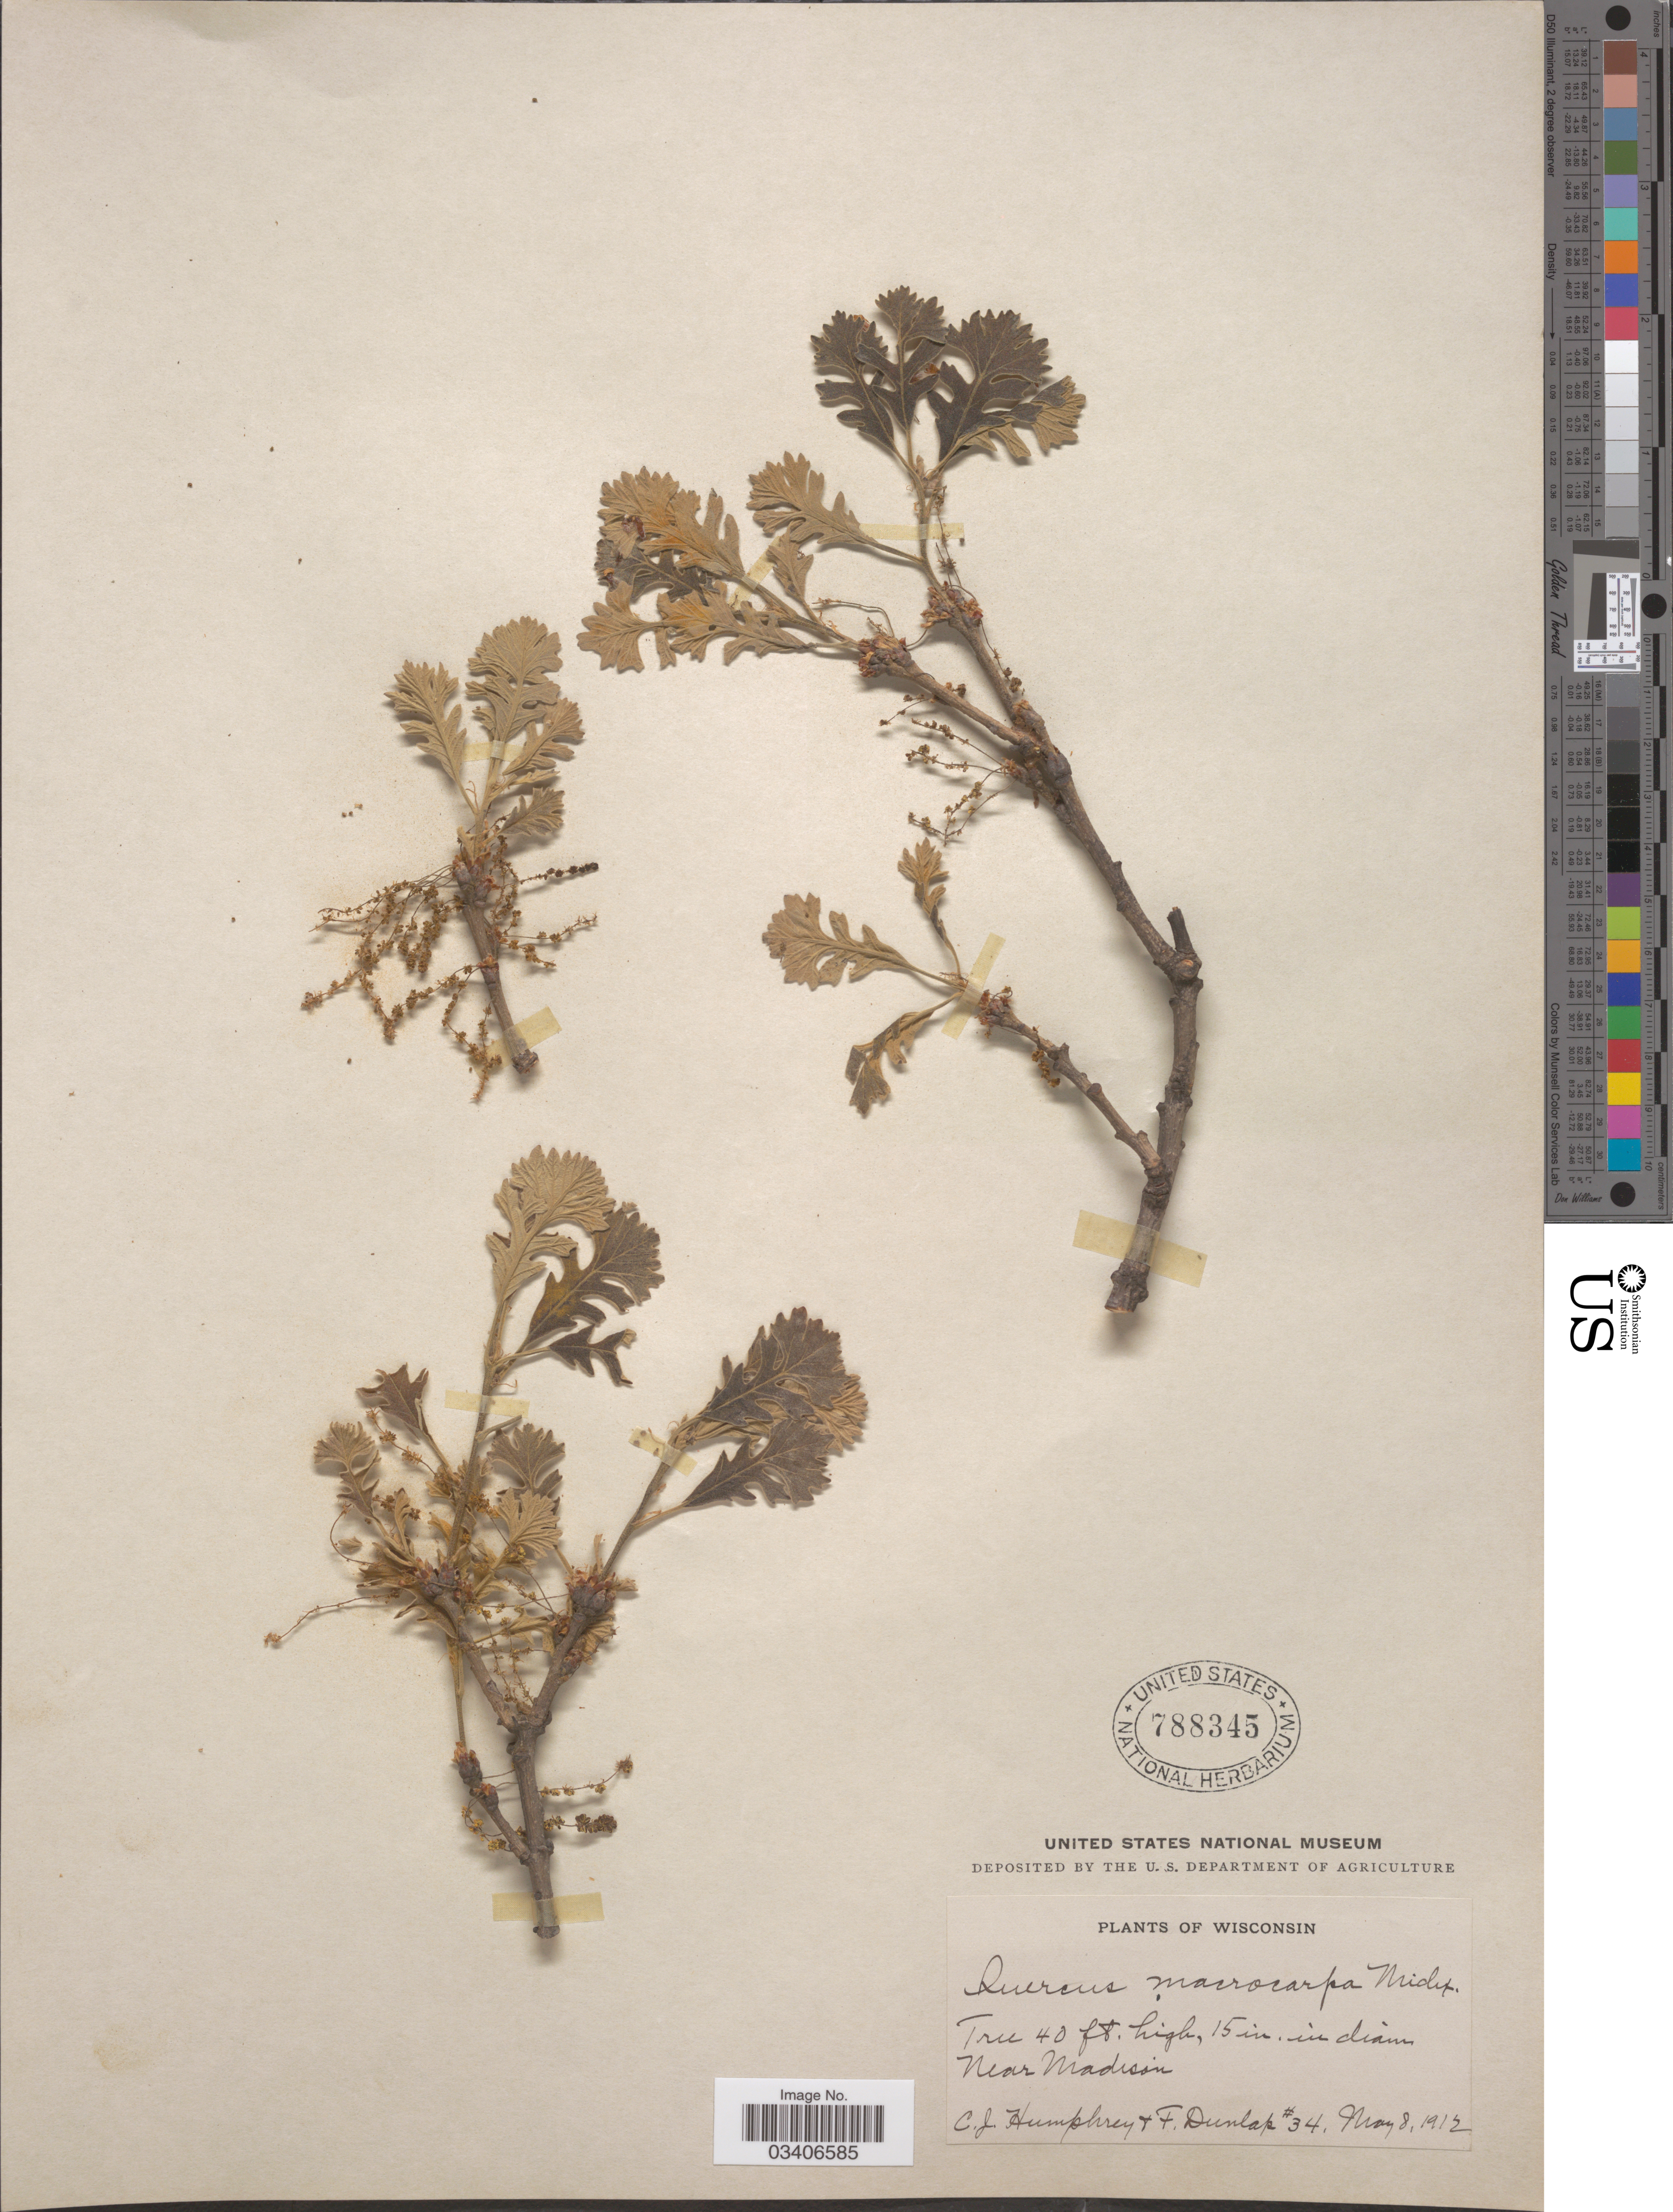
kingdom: Plantae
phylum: Tracheophyta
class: Magnoliopsida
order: Fagales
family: Fagaceae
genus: Quercus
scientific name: Quercus macrocarpa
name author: Michx.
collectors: C. Humphrey & F. Dunlap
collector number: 34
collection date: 1912-05-08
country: United States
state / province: Wisconsin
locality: Near Madison.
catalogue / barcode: US 788345